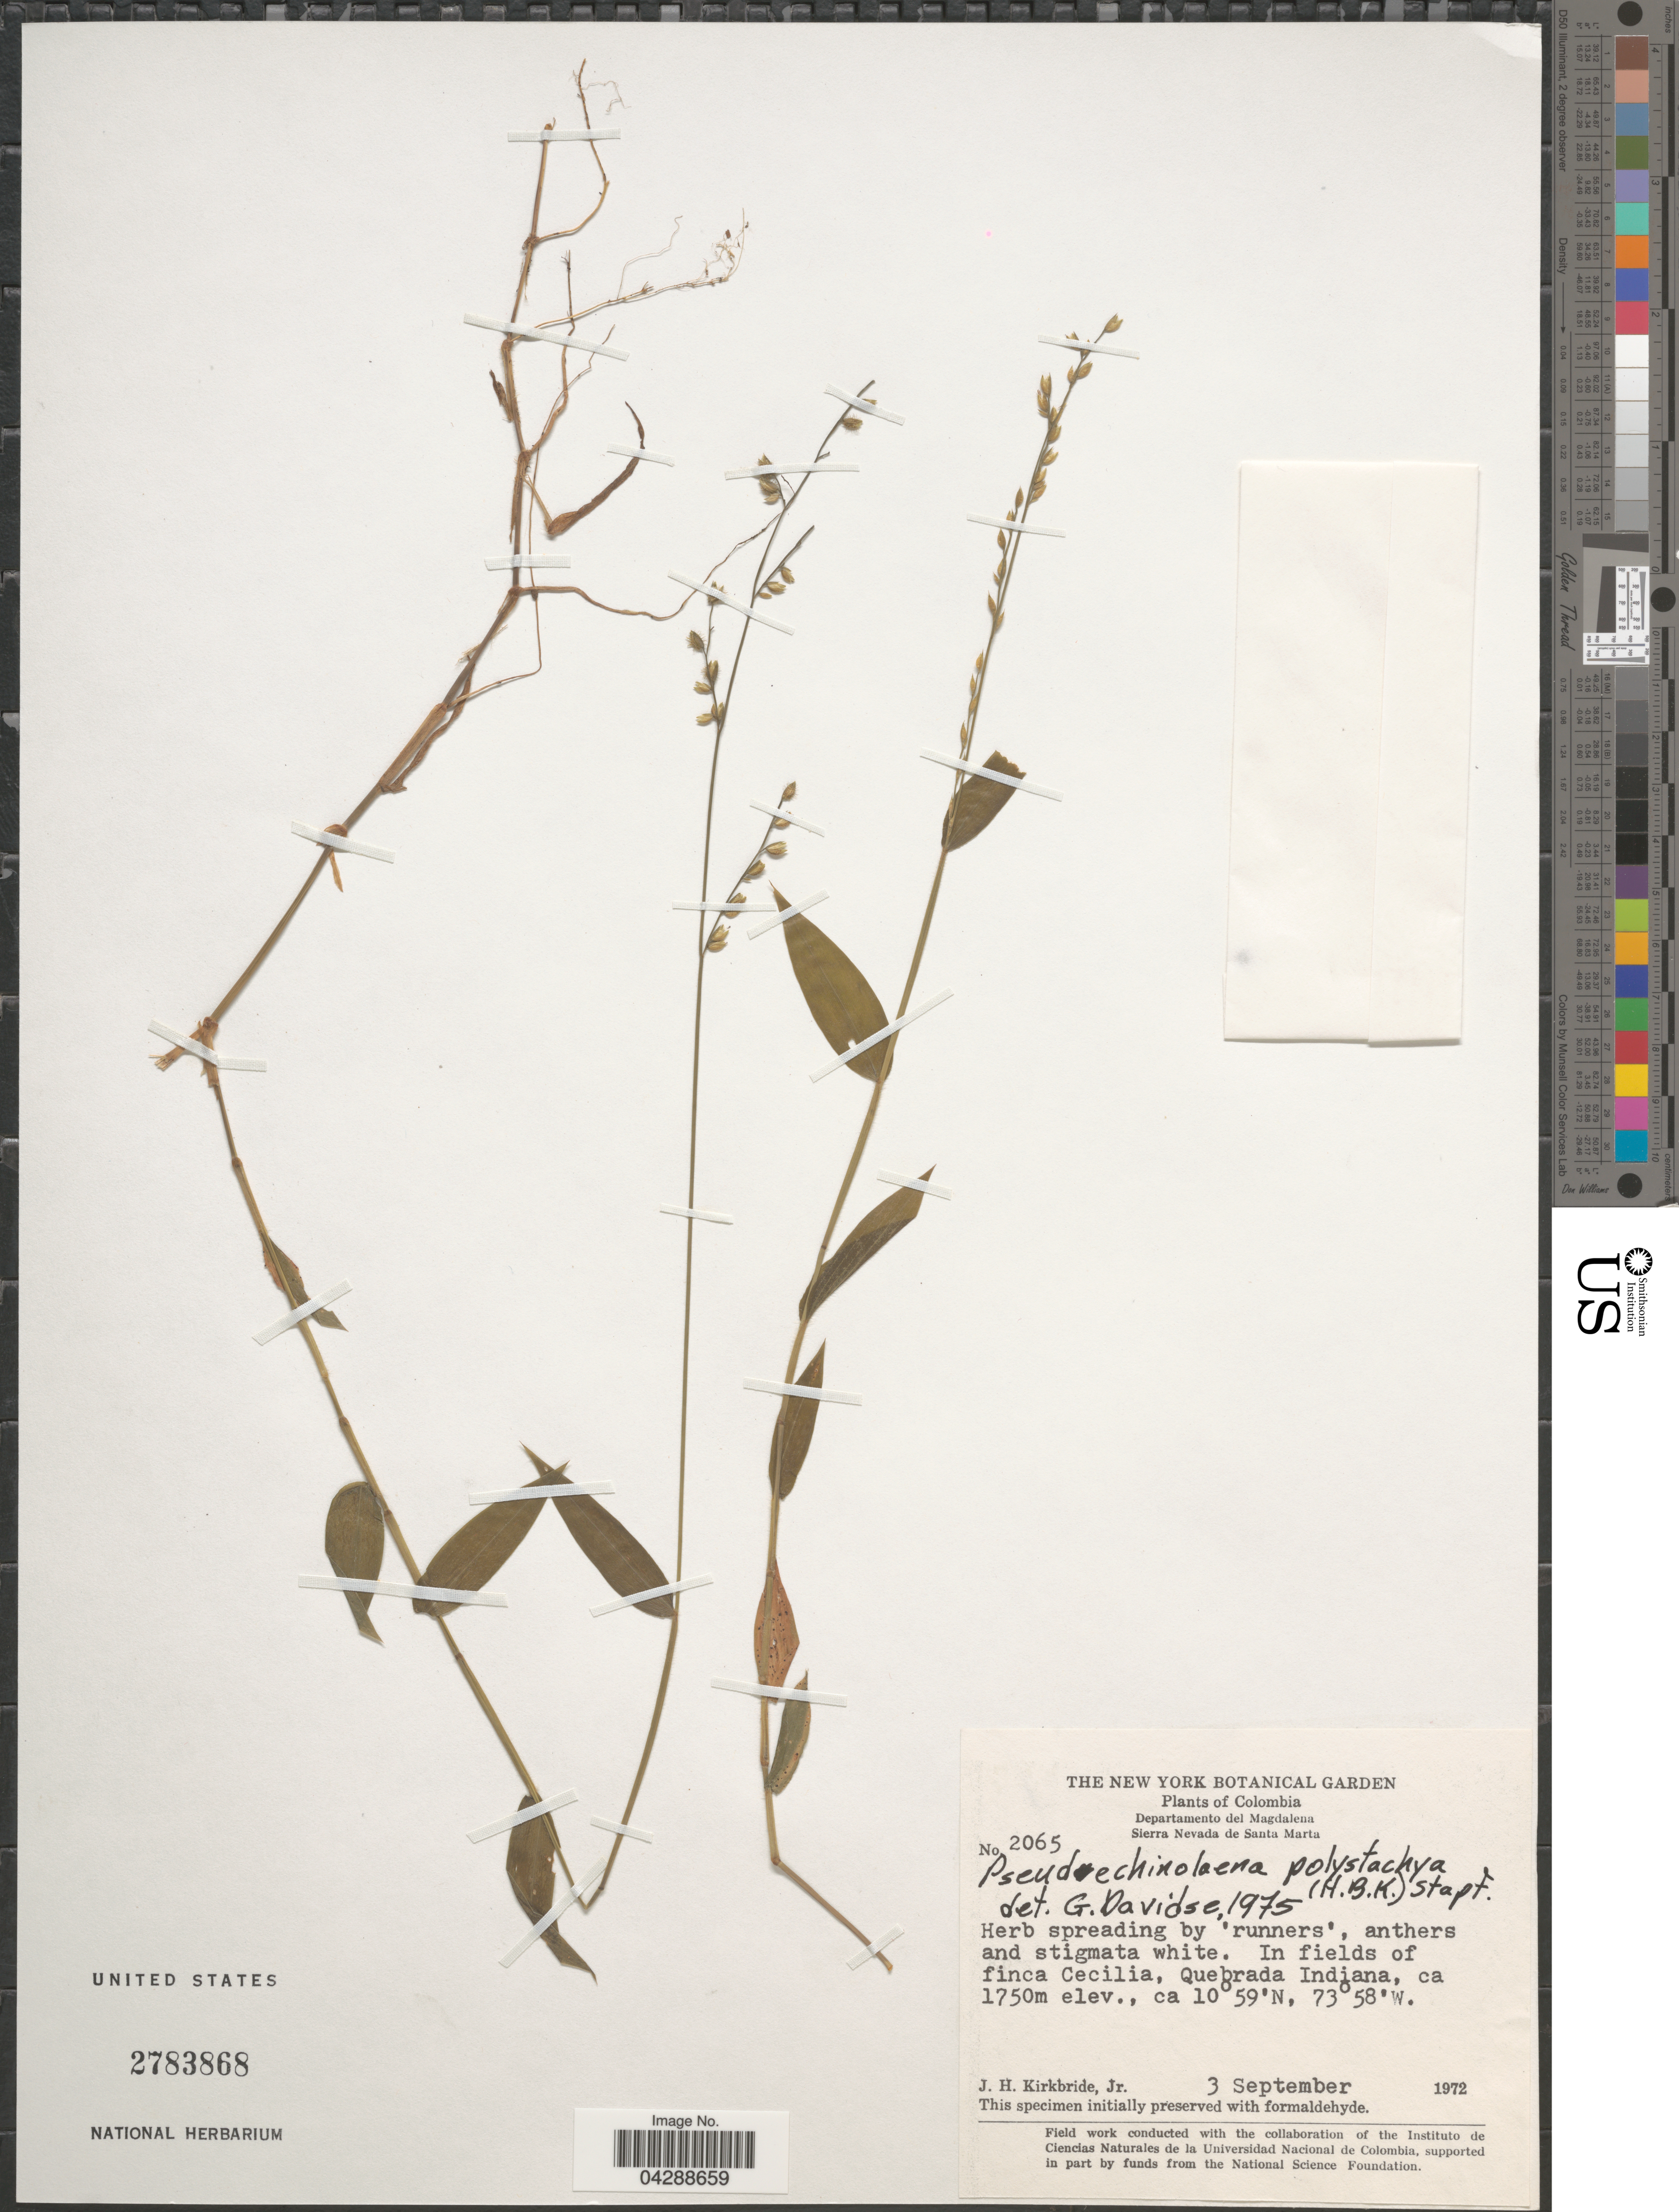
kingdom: Plantae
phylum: Tracheophyta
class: Liliopsida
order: Poales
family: Poaceae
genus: Pseudechinolaena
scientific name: Pseudechinolaena polystachya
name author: (Kunth) Stapf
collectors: J. H. Kirkbride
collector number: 2065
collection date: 1972-09-03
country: Colombia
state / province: Magdalena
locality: Departamento del Magdalena. Sierra Nevada de Santa Marta. In fields of finca Cecilia, Quebrada Indiana.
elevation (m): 1750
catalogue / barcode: US 2783868